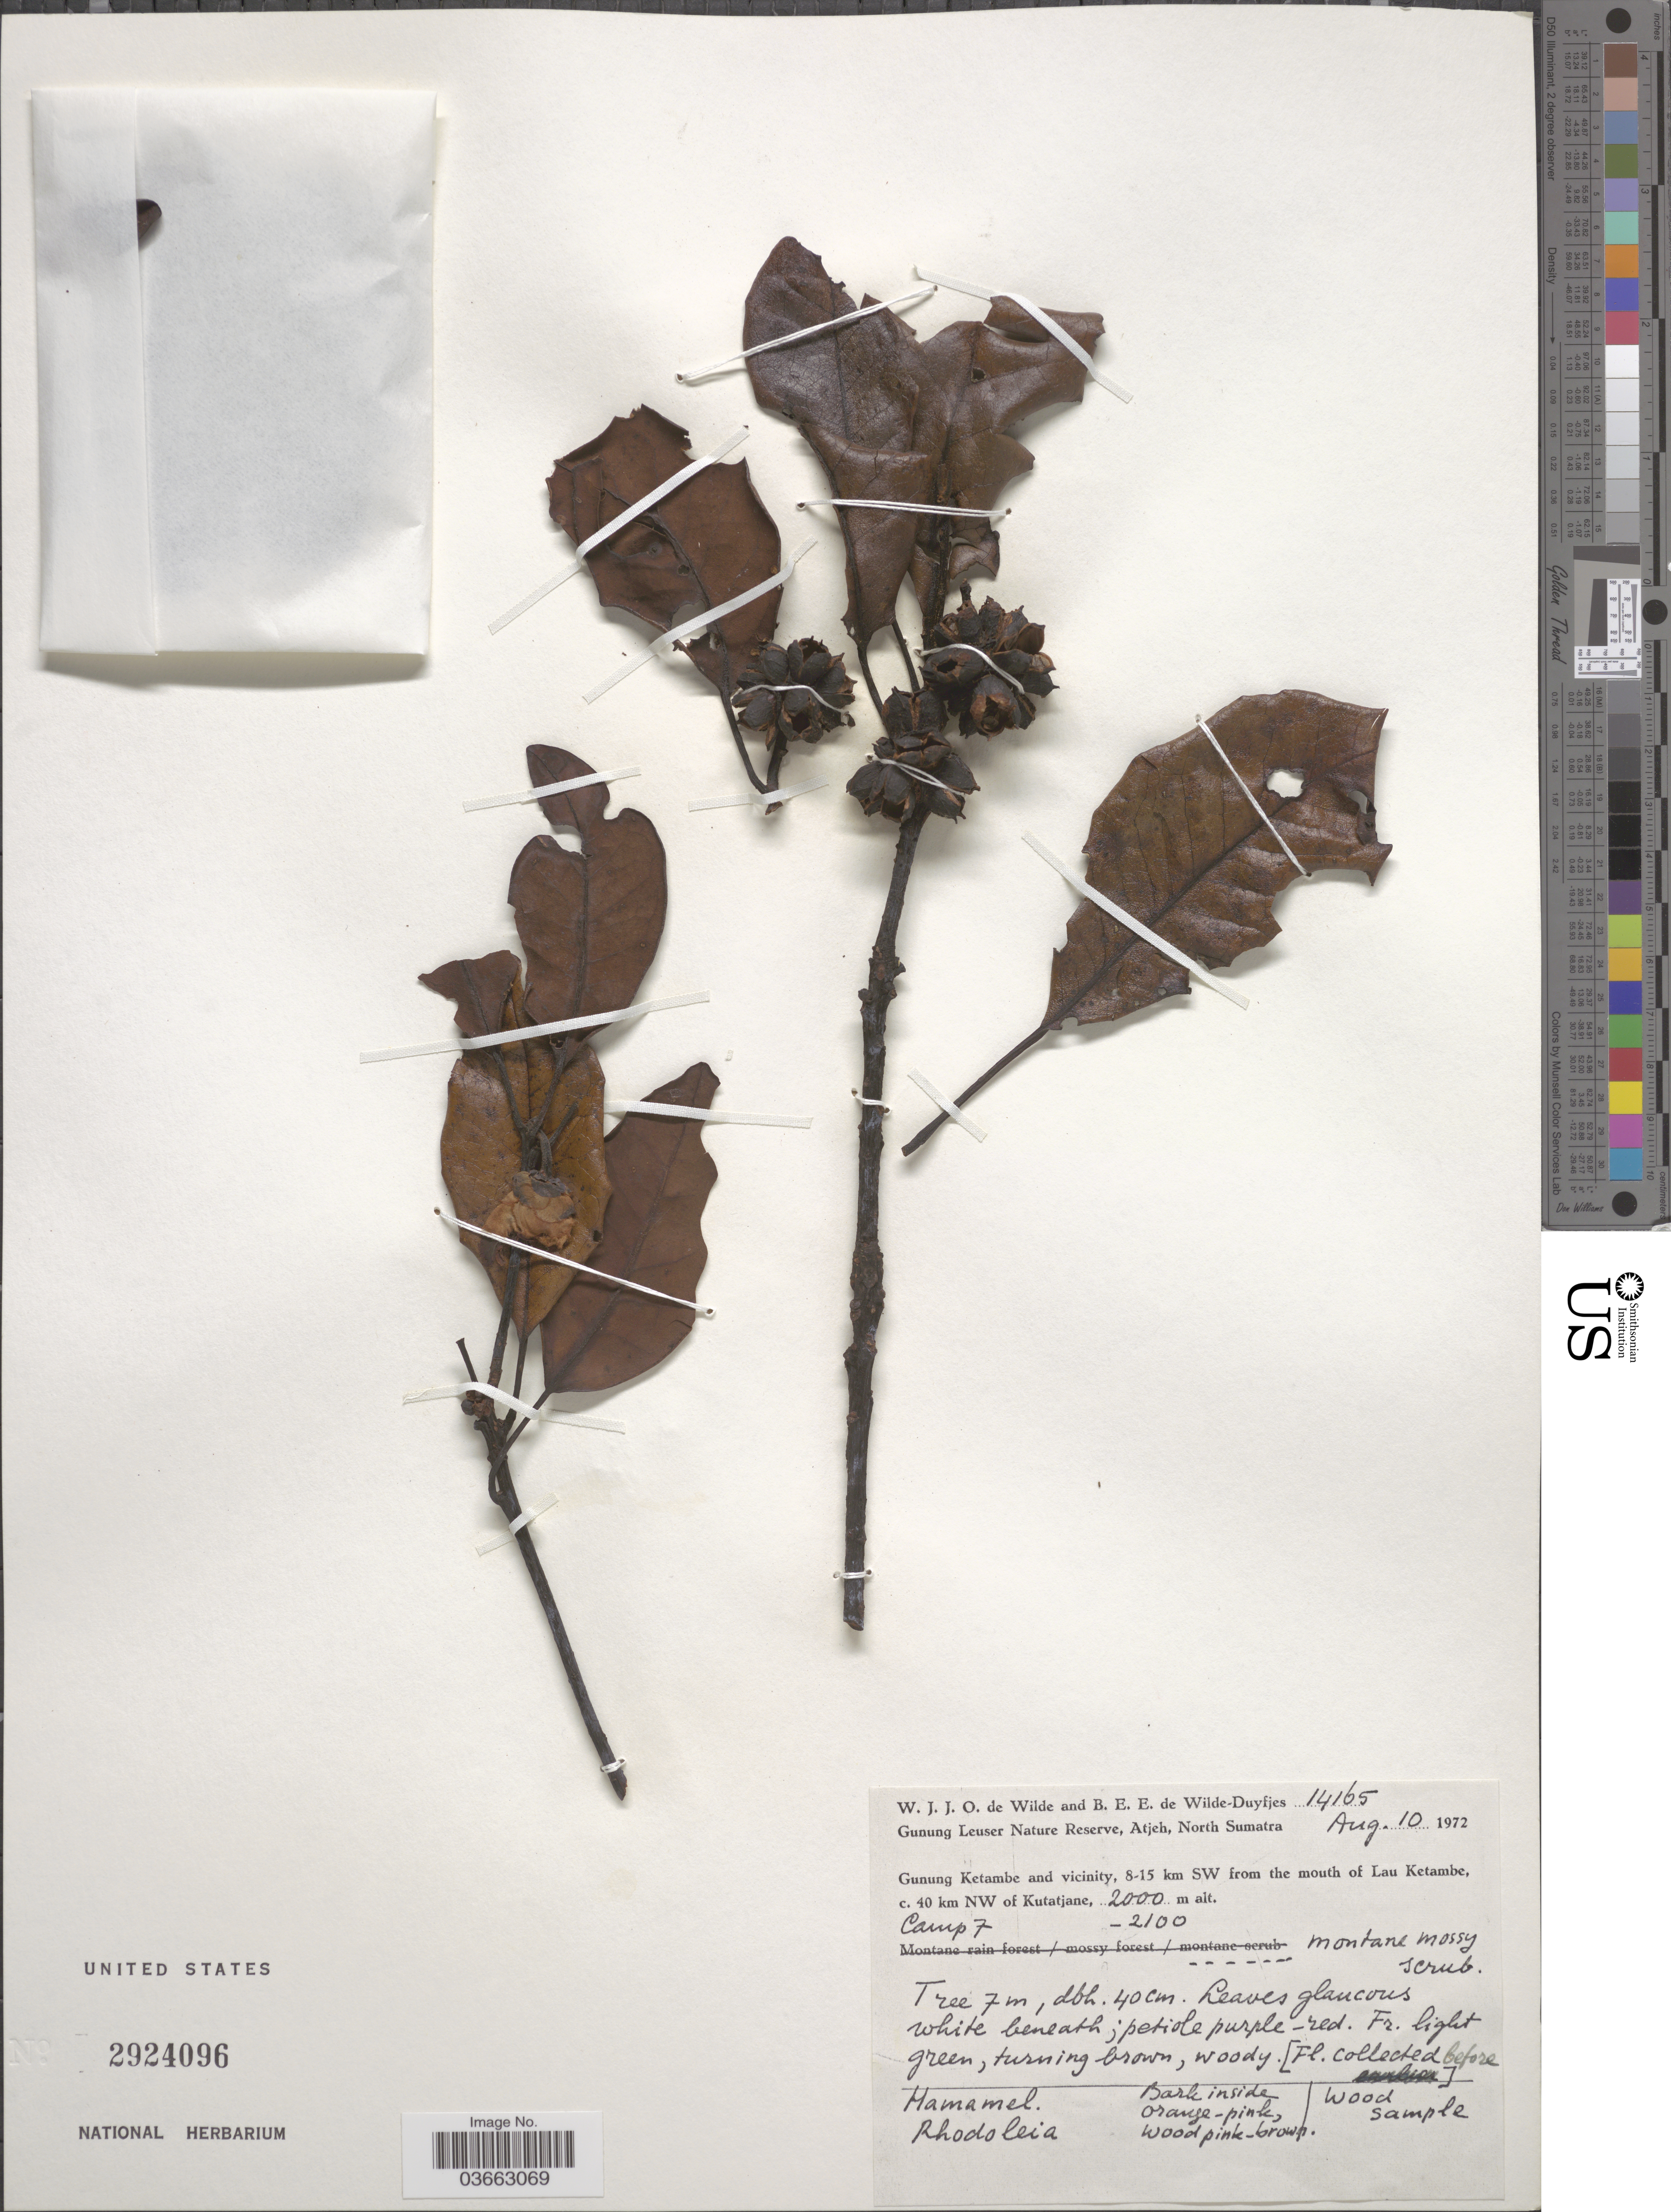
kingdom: Plantae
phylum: Tracheophyta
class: Magnoliopsida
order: Saxifragales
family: Hamamelidaceae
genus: Rhodoleia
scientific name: Rhodoleia championii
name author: Hook. f.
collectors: W. J. de Wilde & B. E. de Wilde-Duyfjes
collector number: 14165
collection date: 1972-08-10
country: Indonesia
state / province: Sumatra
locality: Gunung Leuser Nature Reserve, Atjeh, North Sumatra. Gunung Ketambe and vicinity, 8-15 km SW from the mouth of Lau Ketambe, c. 40 km NW of Kutatjane. Camp 7.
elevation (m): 2000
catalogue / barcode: US 2924096